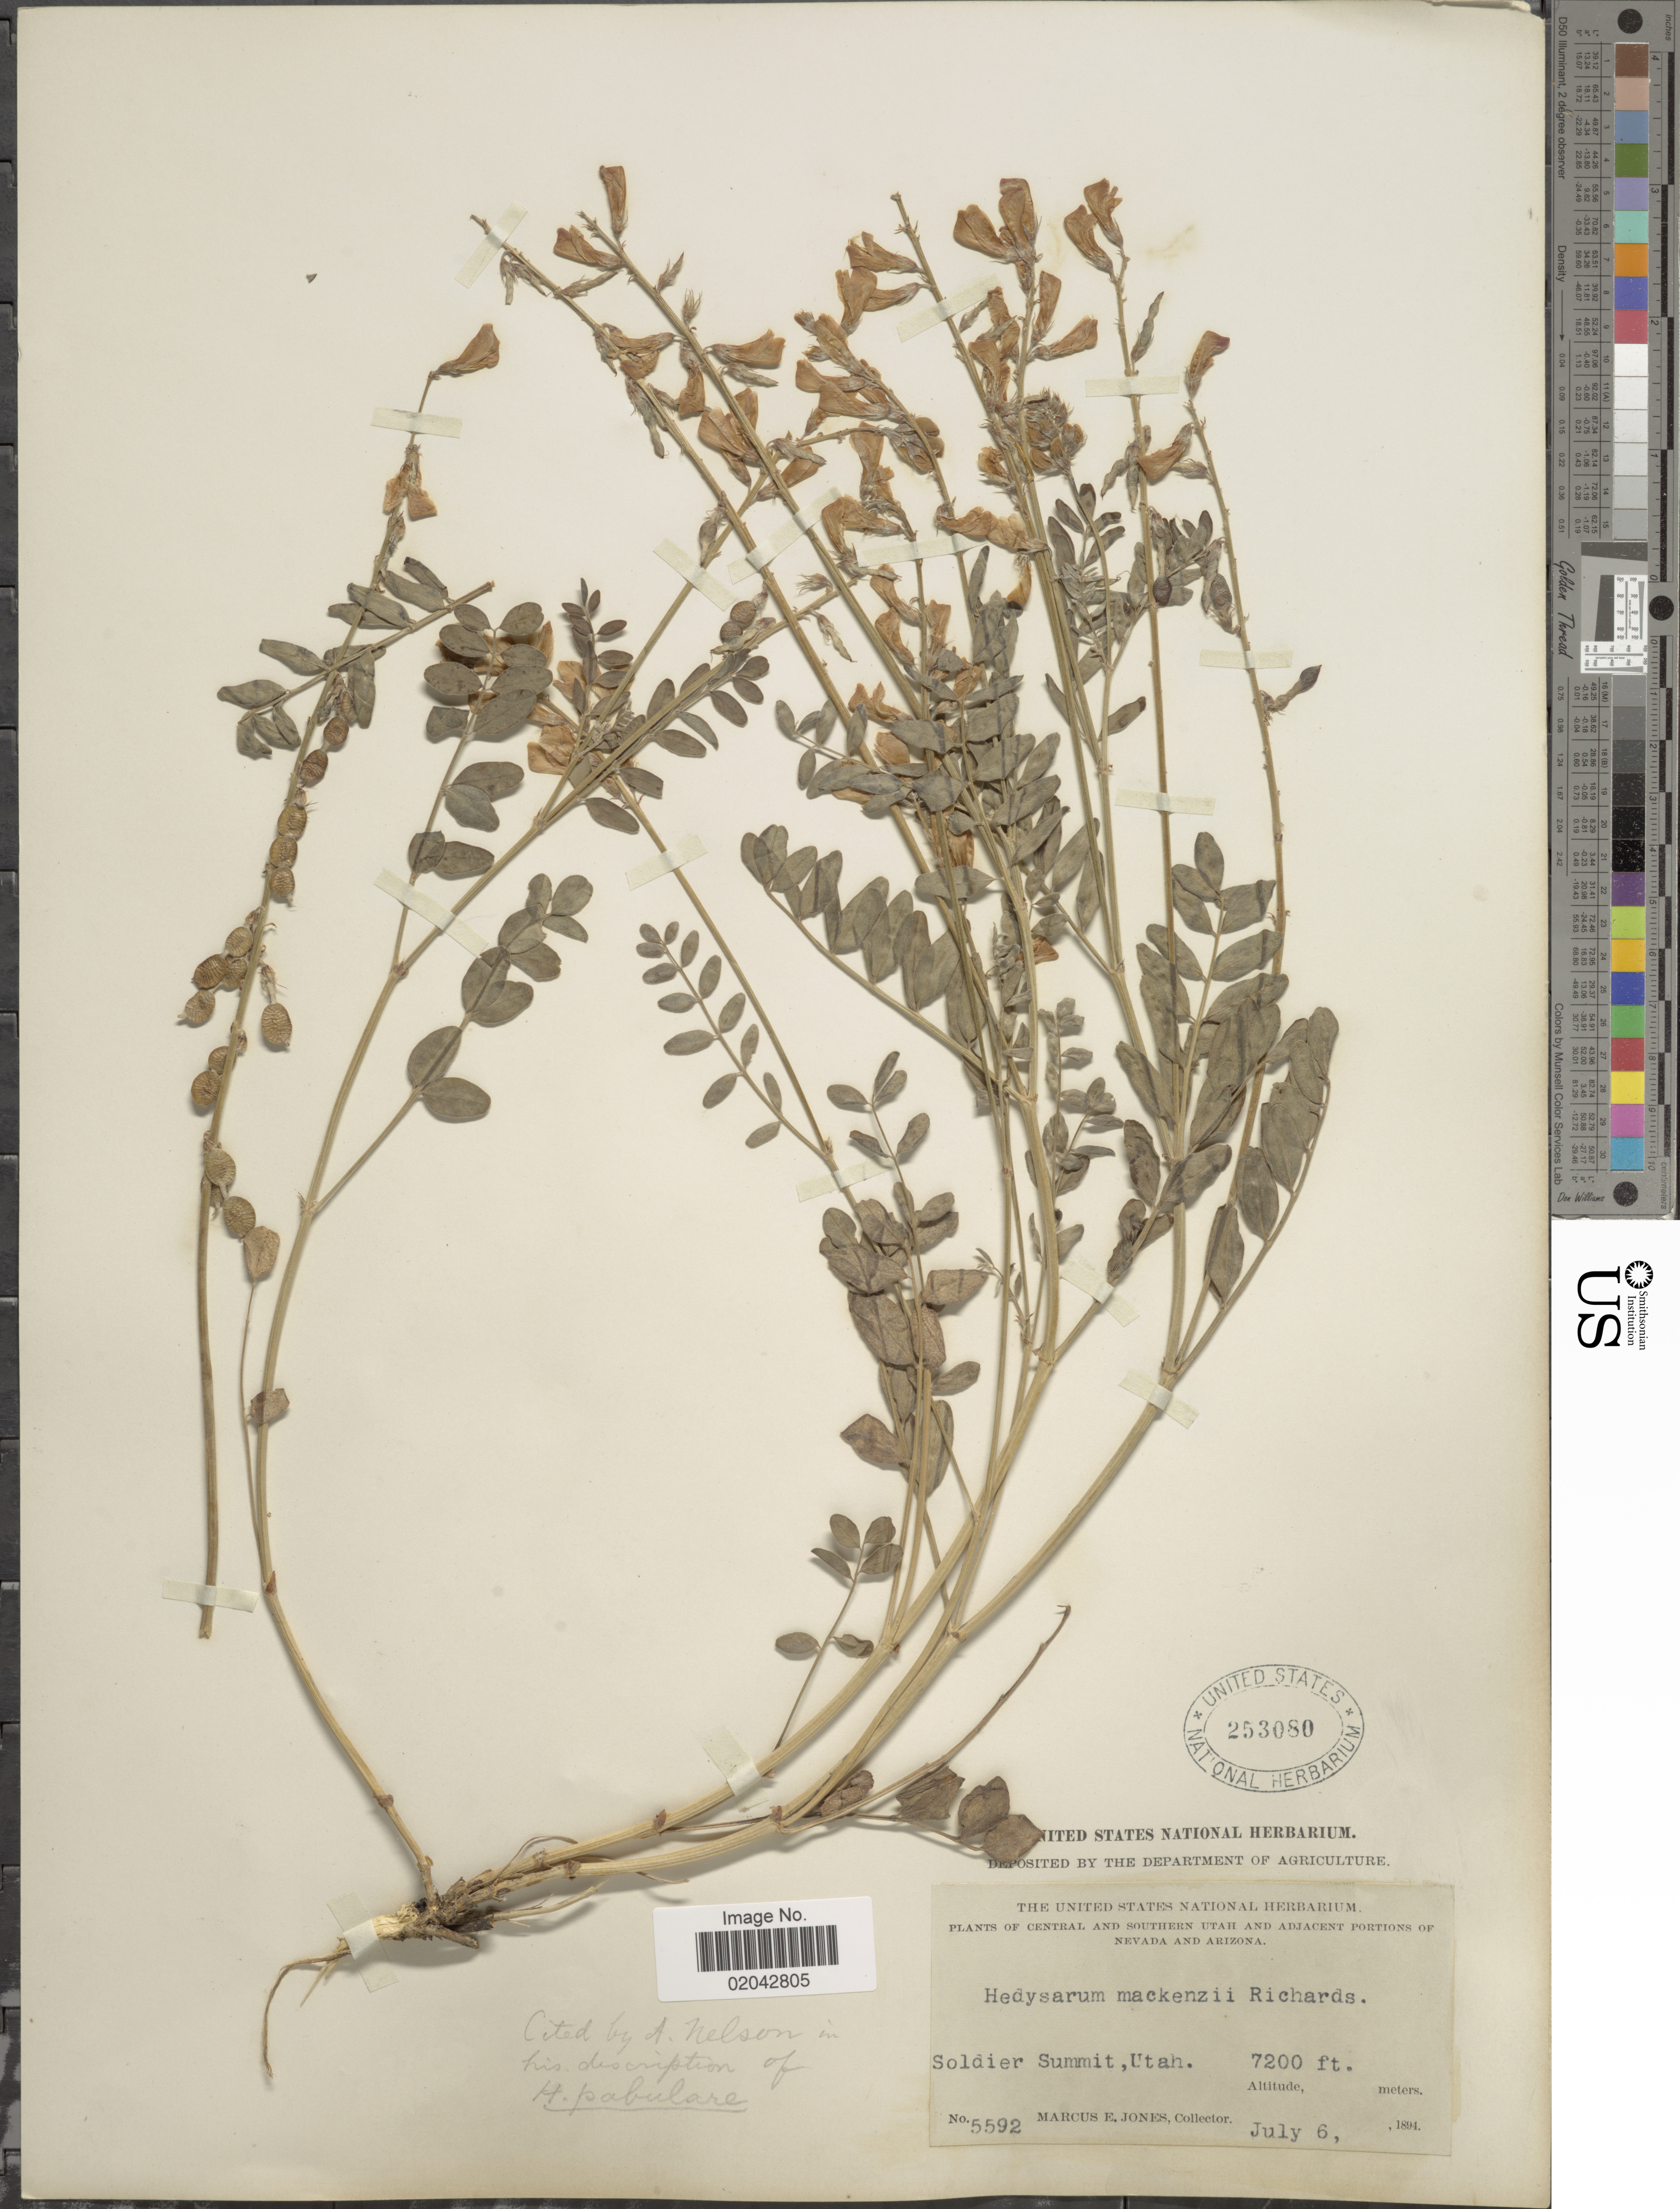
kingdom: Plantae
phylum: Tracheophyta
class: Magnoliopsida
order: Fabales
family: Fabaceae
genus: Hedysarum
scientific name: Hedysarum pabulare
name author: A. Nelson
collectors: M. E. Jones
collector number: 5592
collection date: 1894-07-06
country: United States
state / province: Utah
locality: Central and southern Utah, Soldier Summit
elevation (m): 2195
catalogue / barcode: US 253080